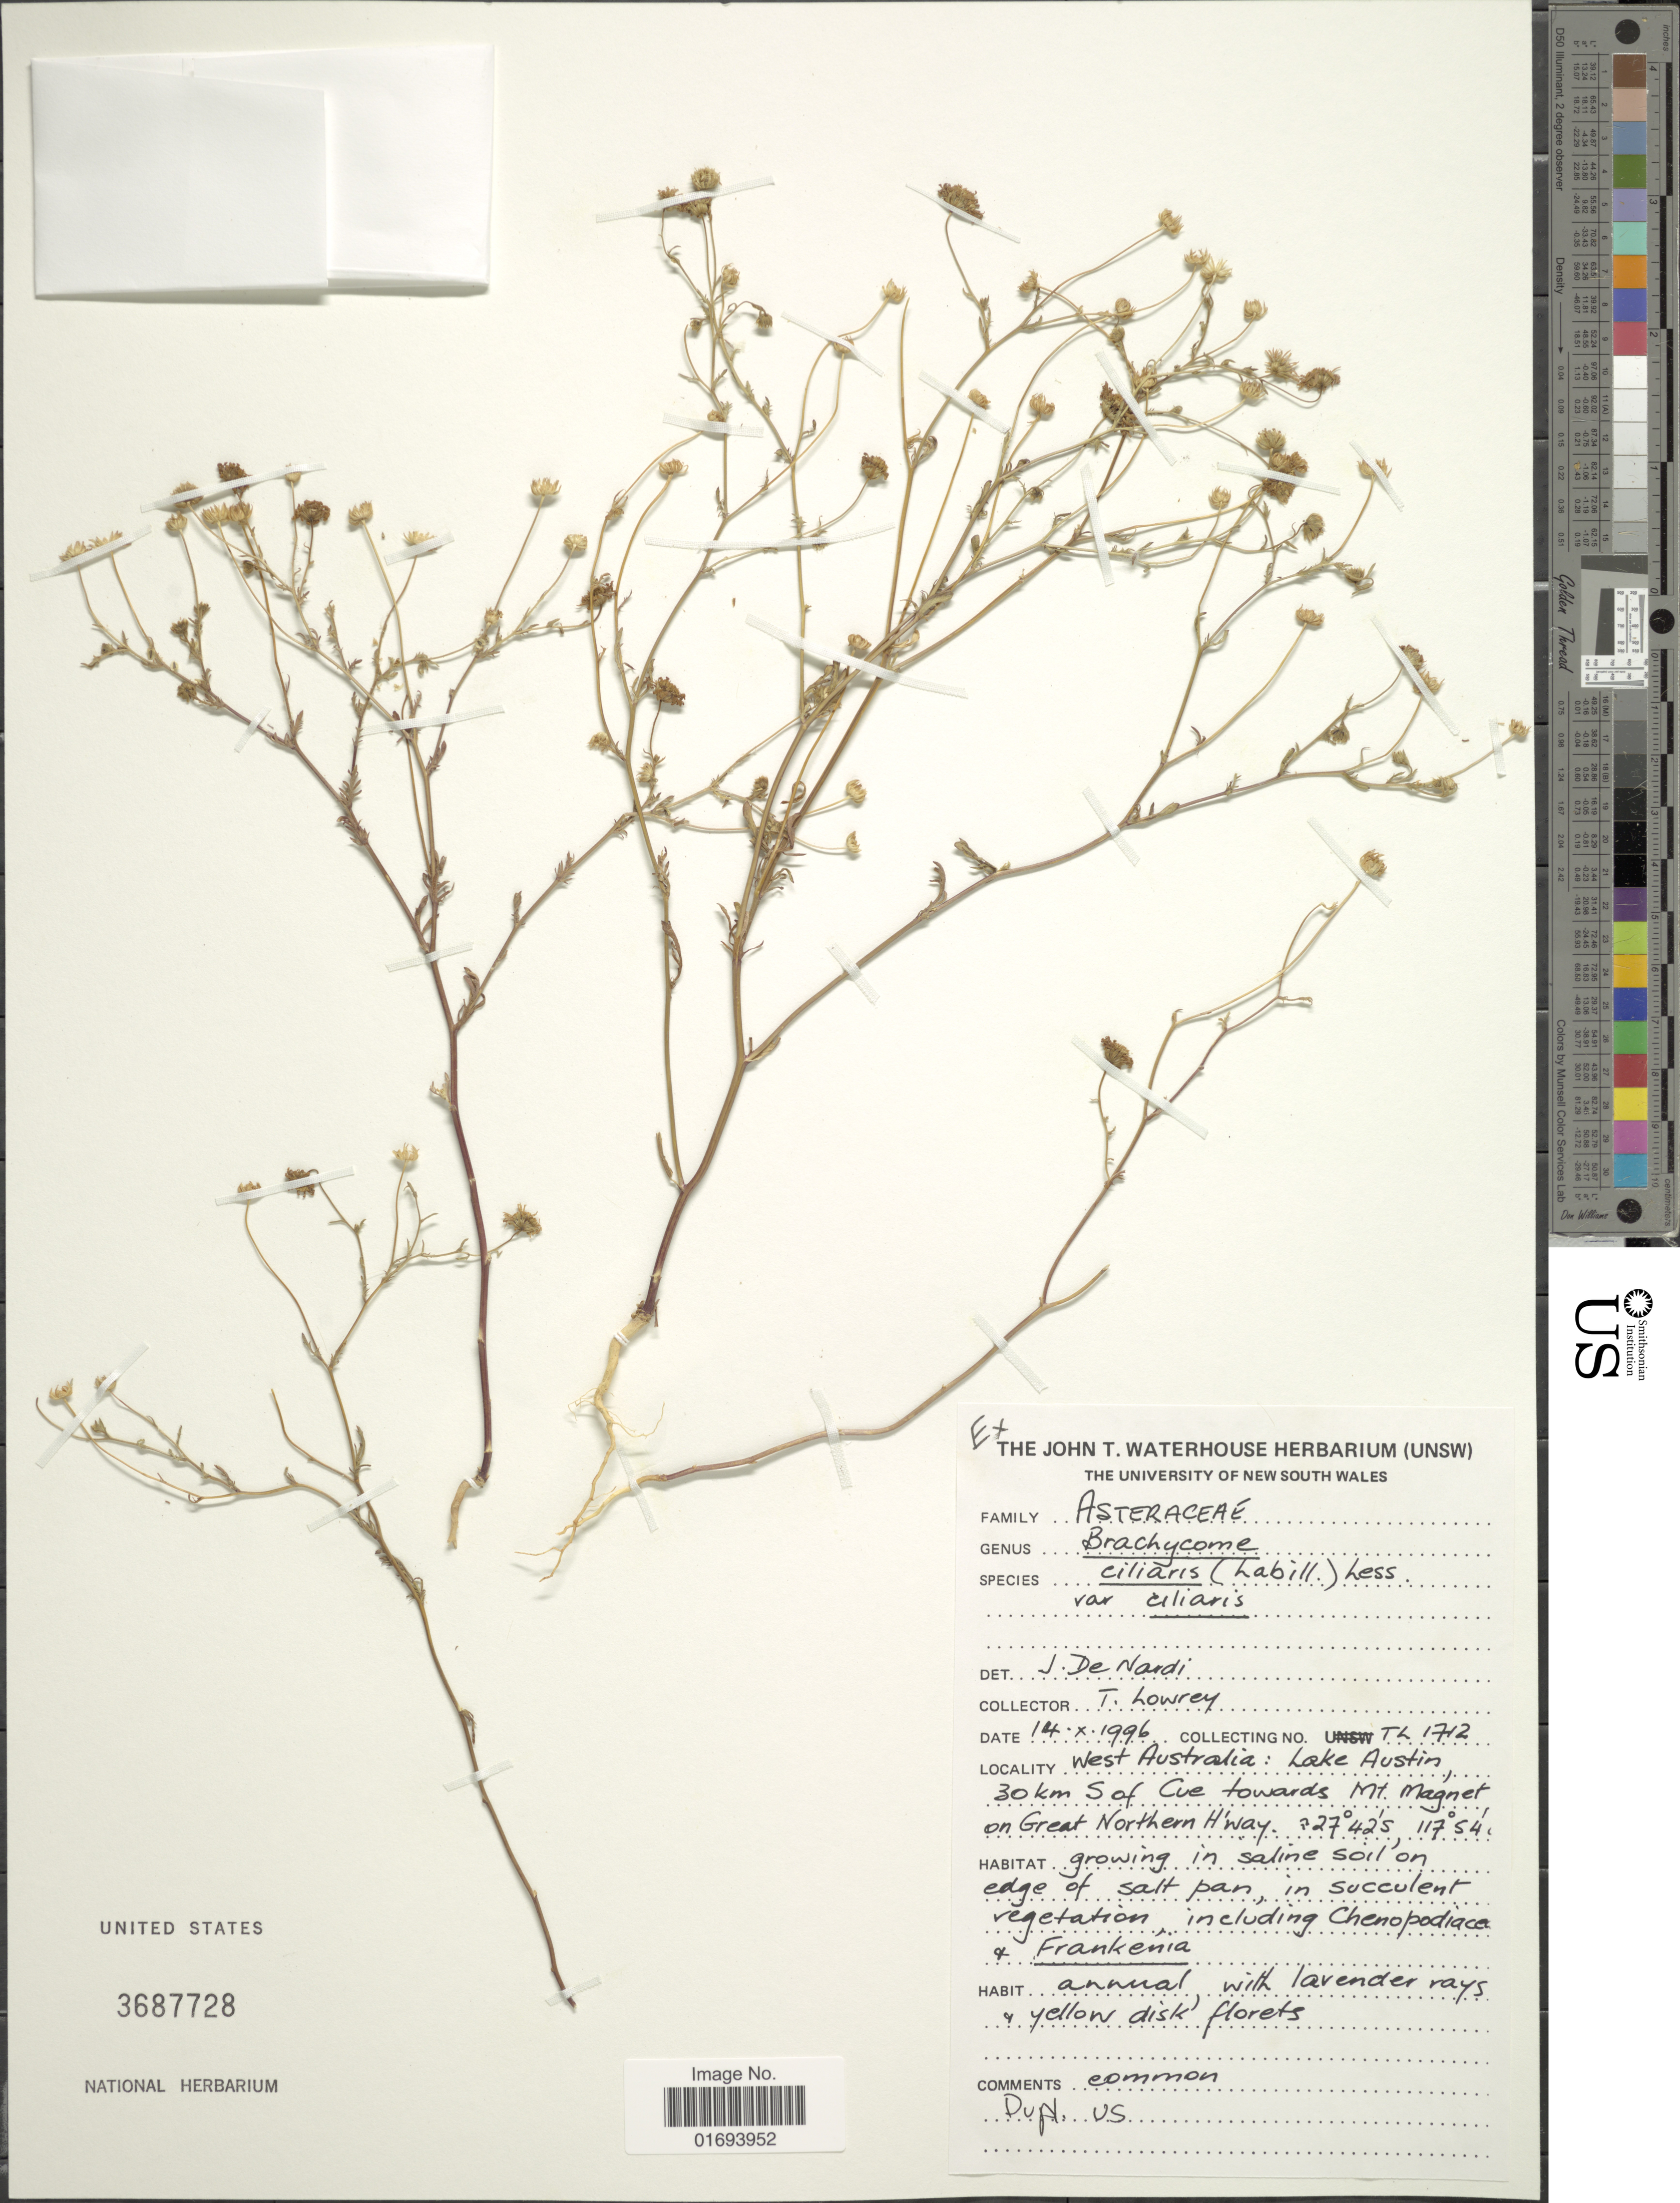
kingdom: Plantae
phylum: Tracheophyta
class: Magnoliopsida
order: Asterales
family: Asteraceae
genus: Brachyscome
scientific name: Brachyscome ciliaris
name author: Less.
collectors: T. Lowrey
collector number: TL1712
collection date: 1996-10-14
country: Australia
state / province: Western Australia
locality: West Austrlia: Lake Austin, 30 km S of Cure towards Mt. Magnet on Great Northern H'way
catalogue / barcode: US 3687728